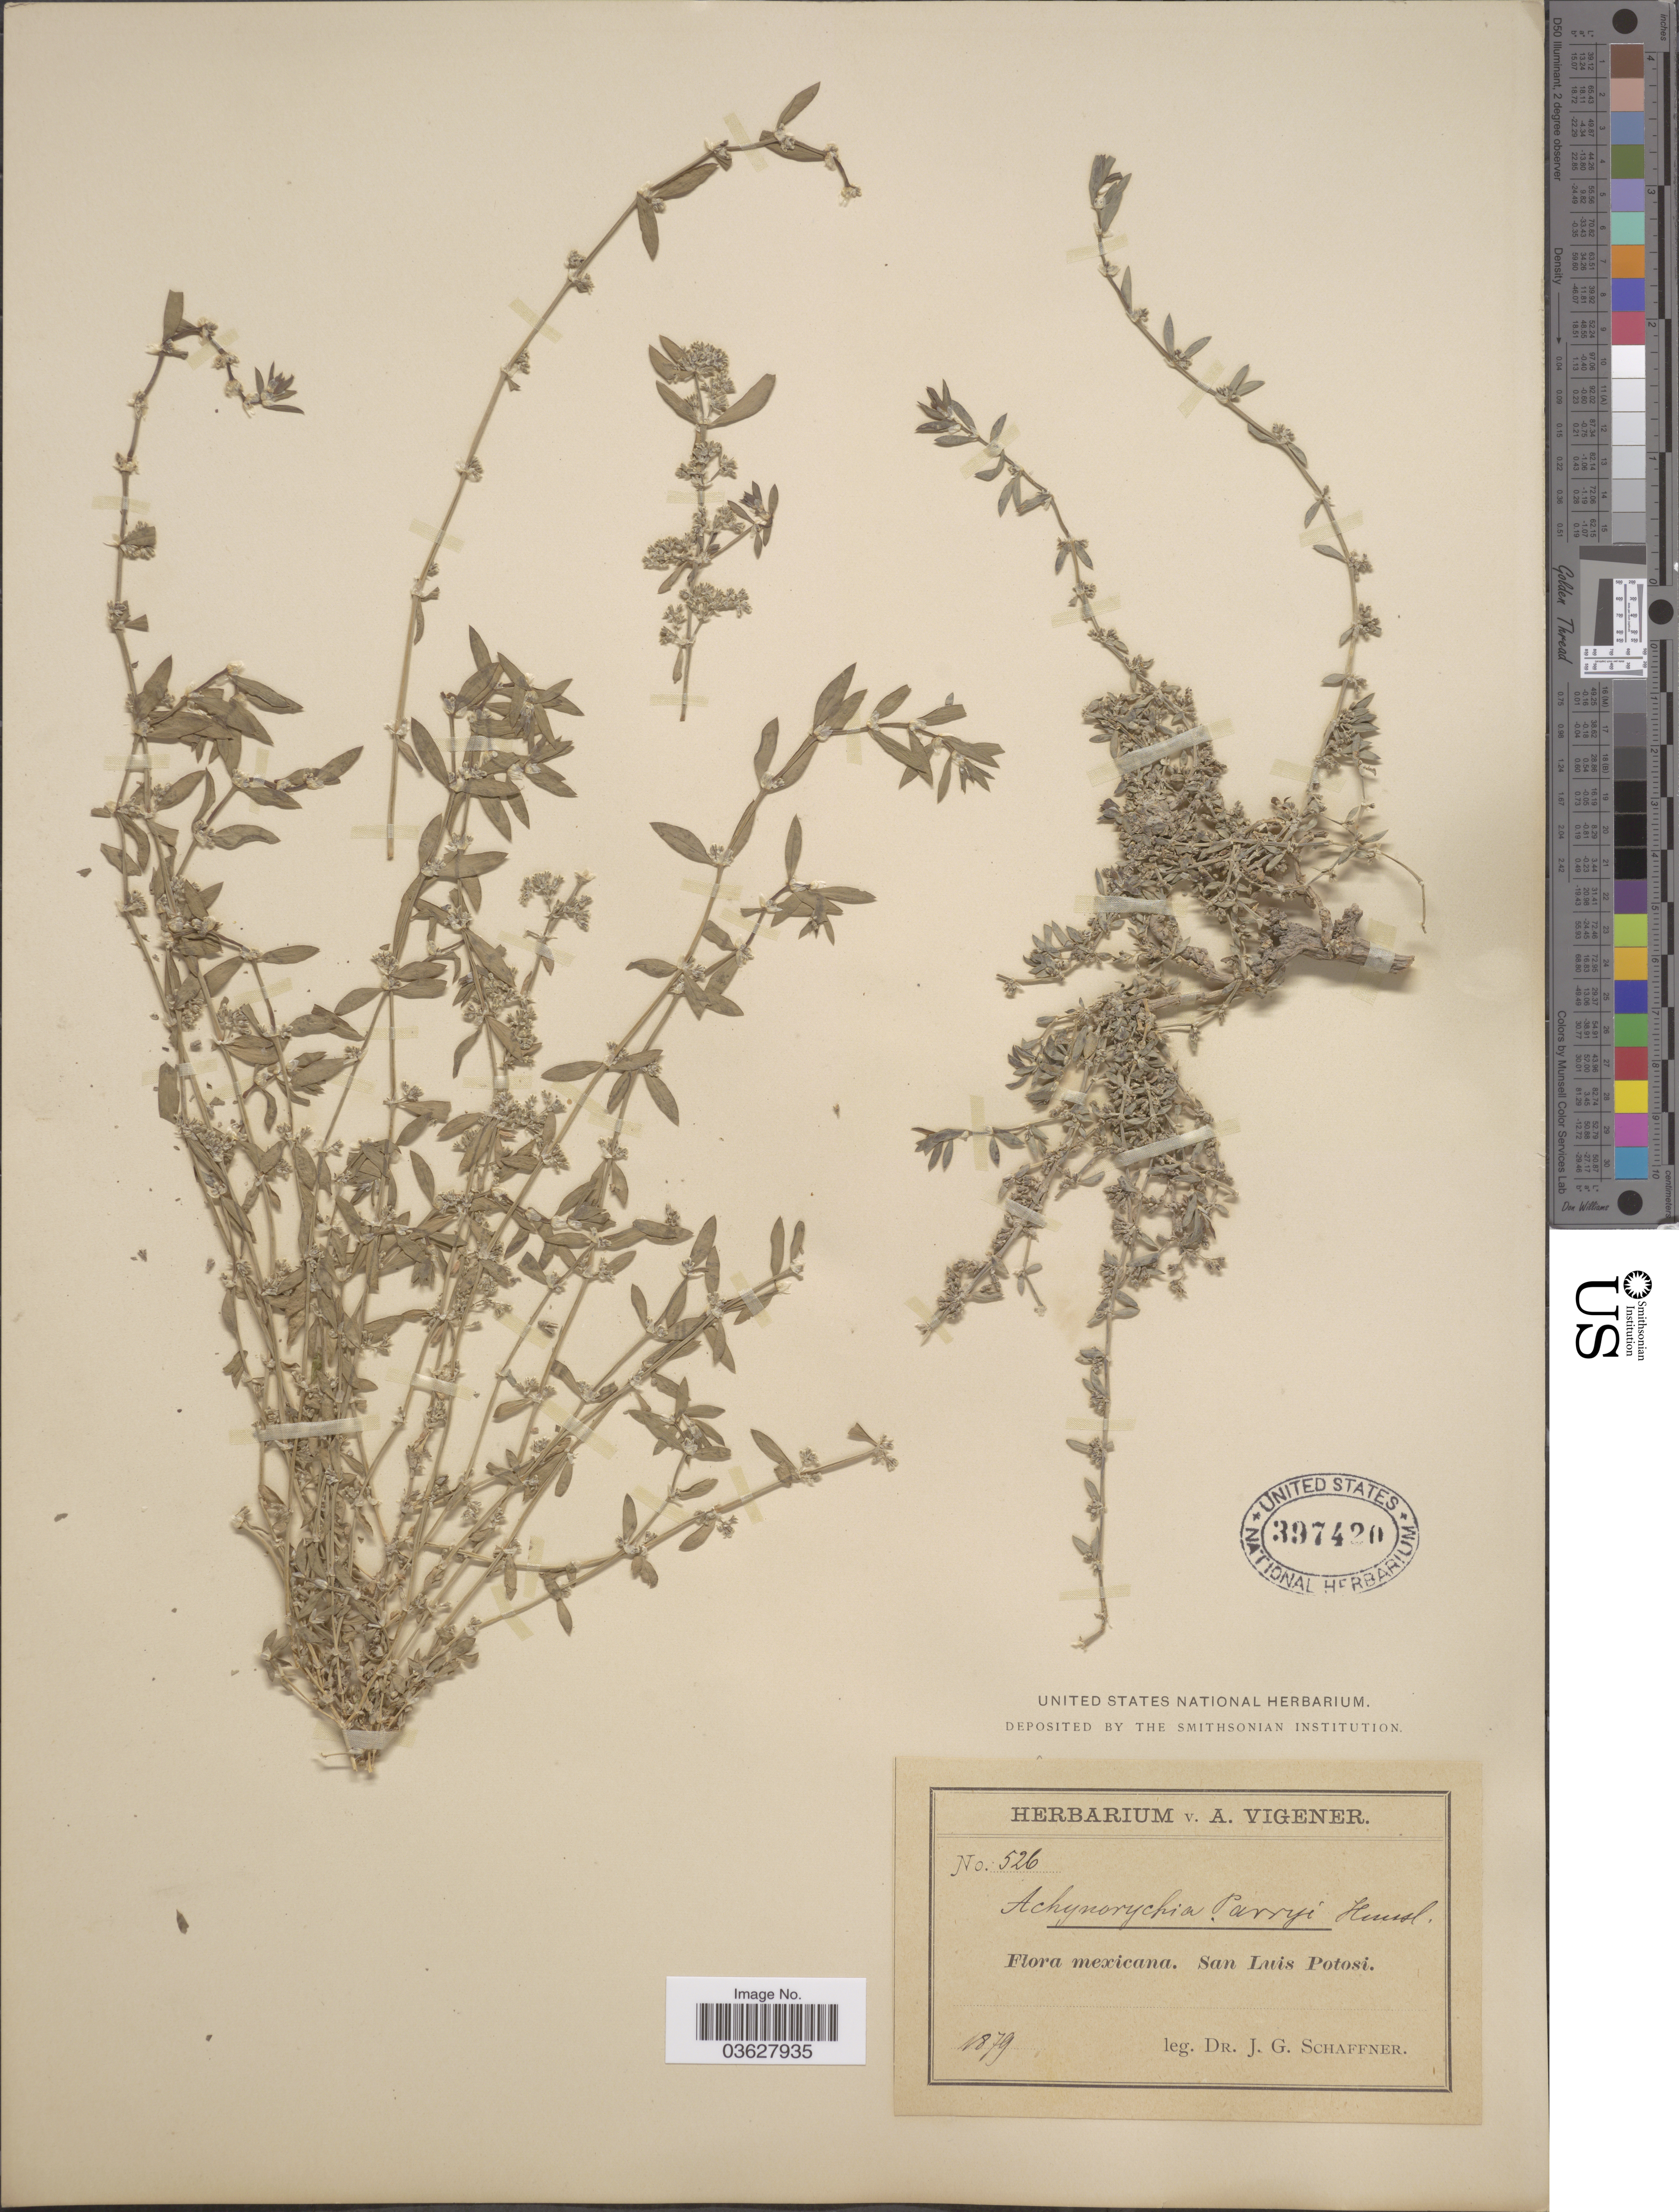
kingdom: Plantae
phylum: Tracheophyta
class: Magnoliopsida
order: Caryophyllales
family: Caryophyllaceae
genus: Achyronychia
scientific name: Achyronychia parryi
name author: Hemsl.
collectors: J. G. Schaffner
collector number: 526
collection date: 1879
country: Mexico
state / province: San Luis Potosí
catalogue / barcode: US 397420